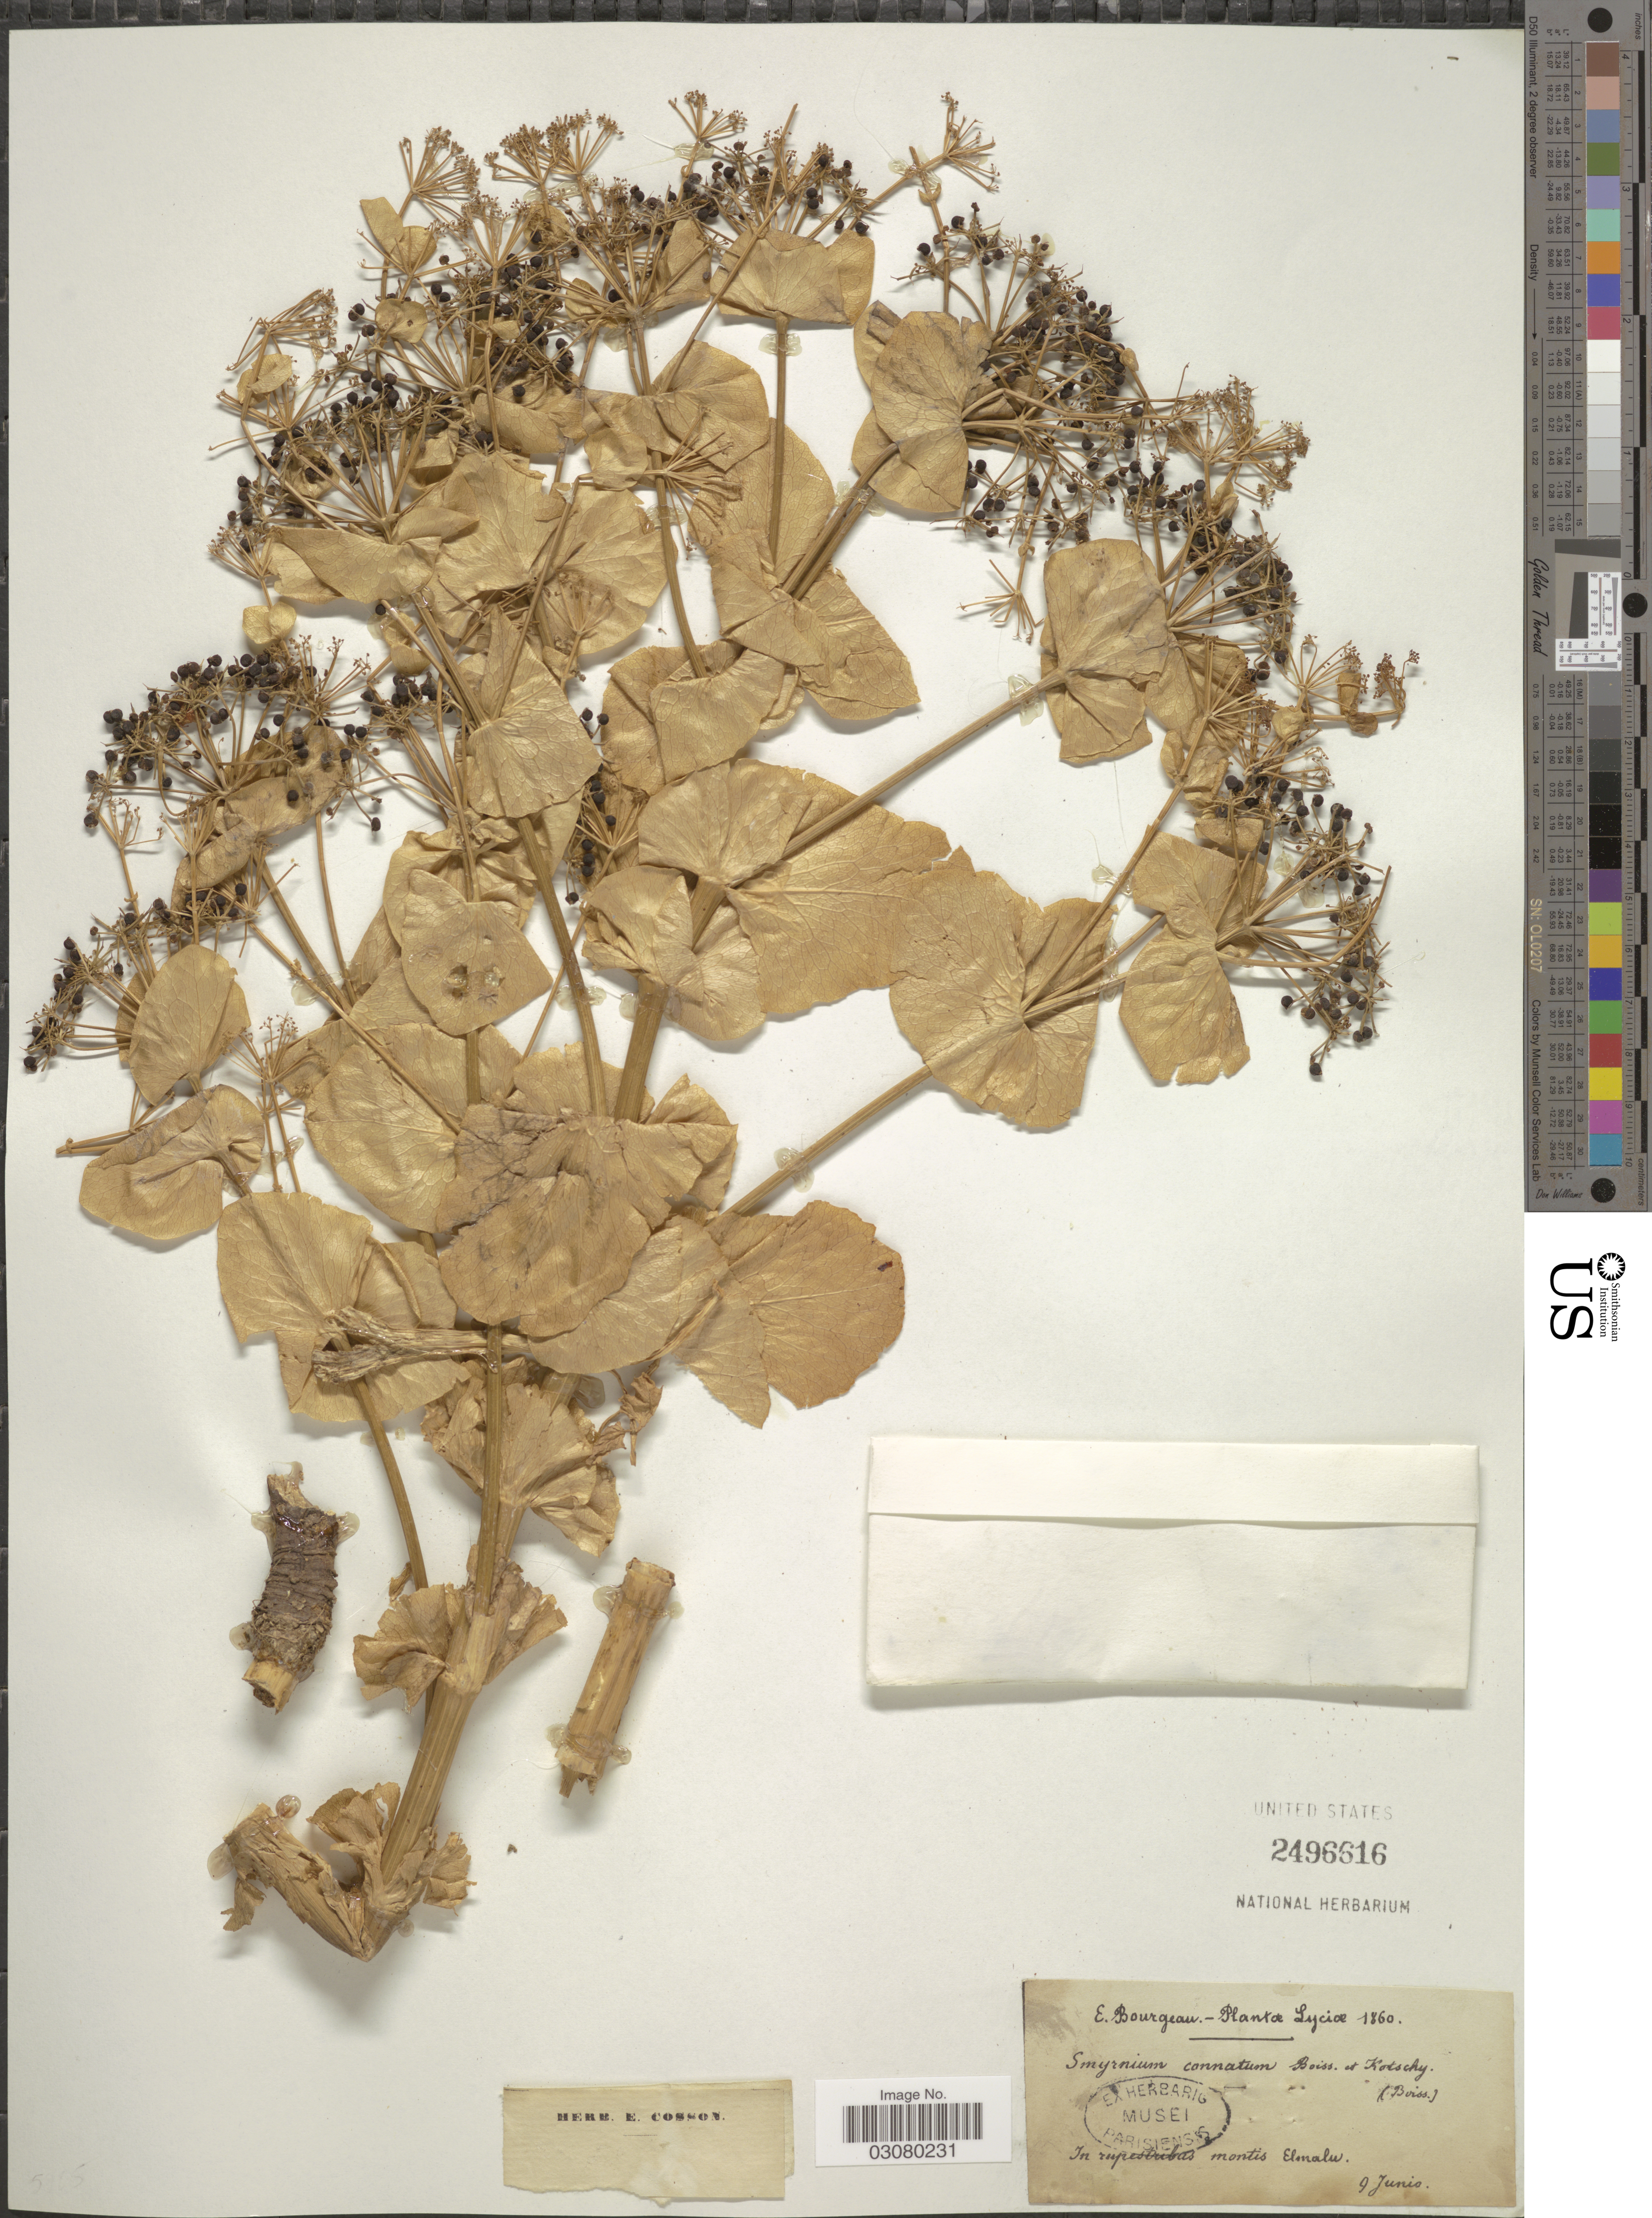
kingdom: Plantae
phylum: Tracheophyta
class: Magnoliopsida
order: Apiales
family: Apiaceae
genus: Smyrnium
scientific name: Smyrnium connatum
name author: Boiss. & Kotschy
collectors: E. Bourgeau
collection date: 1860-06-09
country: Turkey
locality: Lyciæ. In rupestribus montis Elmalu.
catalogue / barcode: US 2496616